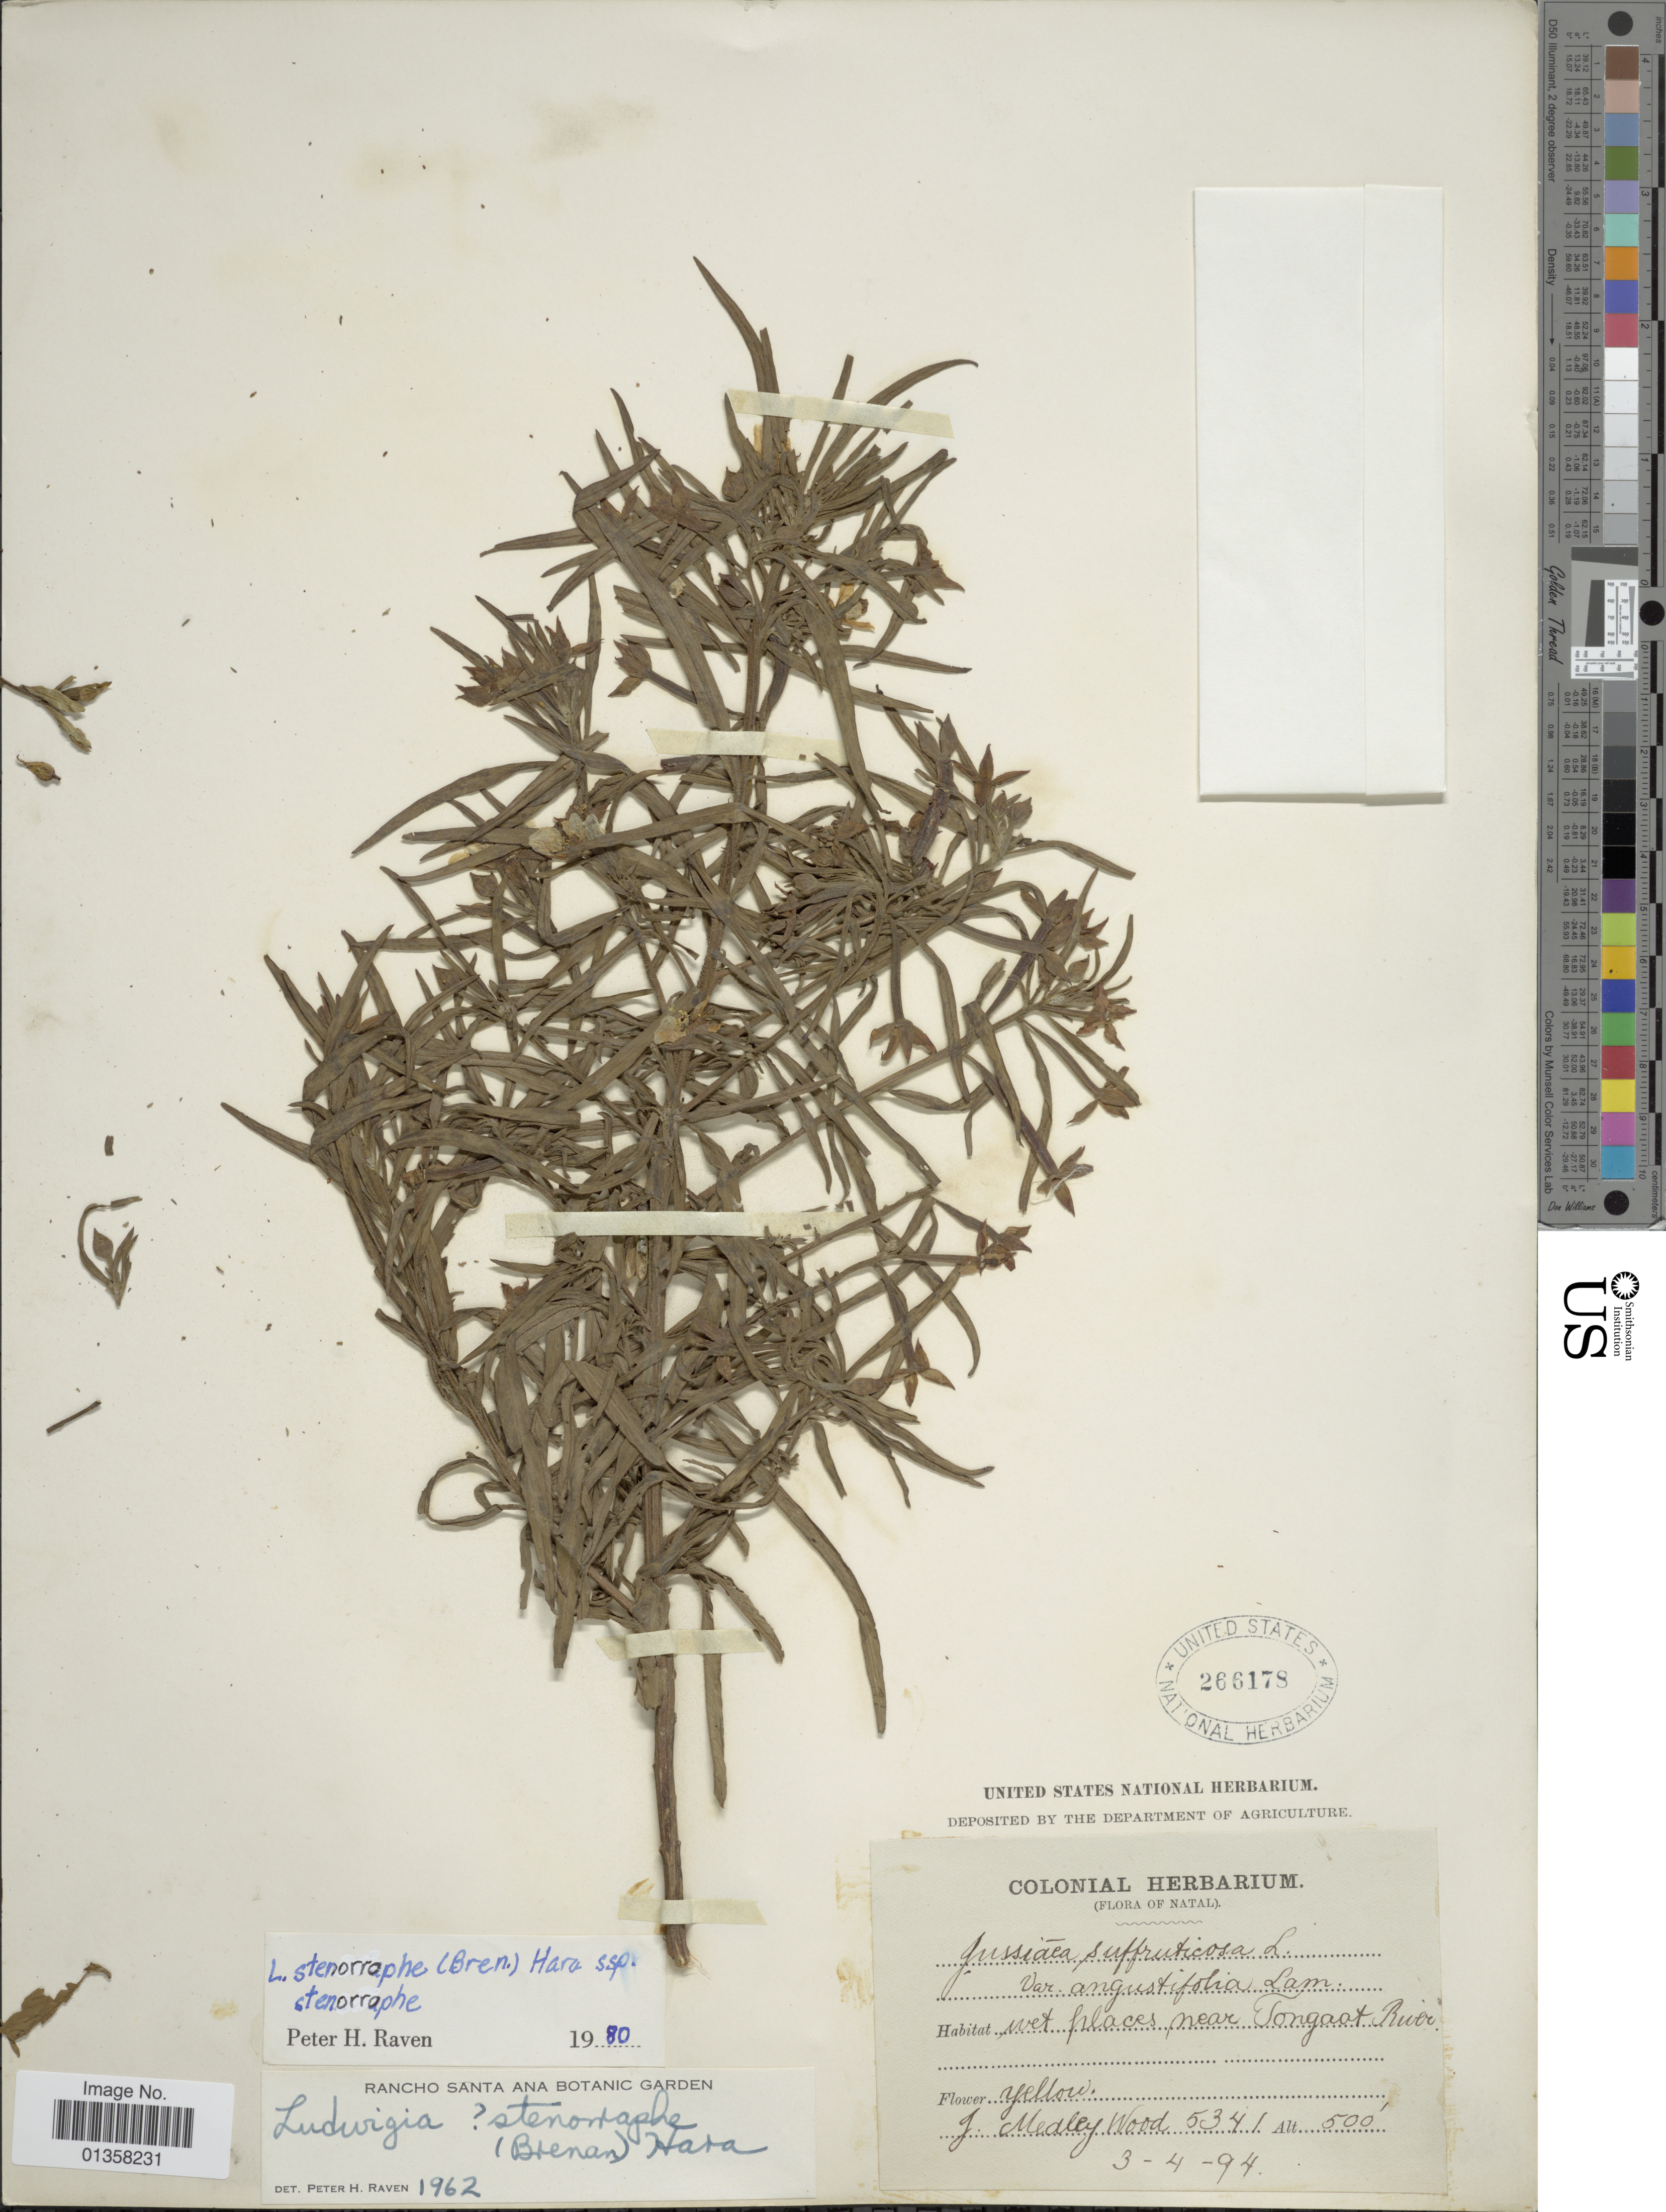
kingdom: Plantae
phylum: Tracheophyta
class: Magnoliopsida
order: Myrtales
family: Onagraceae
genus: Ludwigia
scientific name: Ludwigia stenorraphe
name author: (Brenan) H. Hara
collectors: J. M. Wood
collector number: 5341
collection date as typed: Transcribed d/m/y: 3/4/94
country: South Africa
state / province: KwaZulu-Natal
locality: Wet places near Tongaat River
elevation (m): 152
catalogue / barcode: US 266178